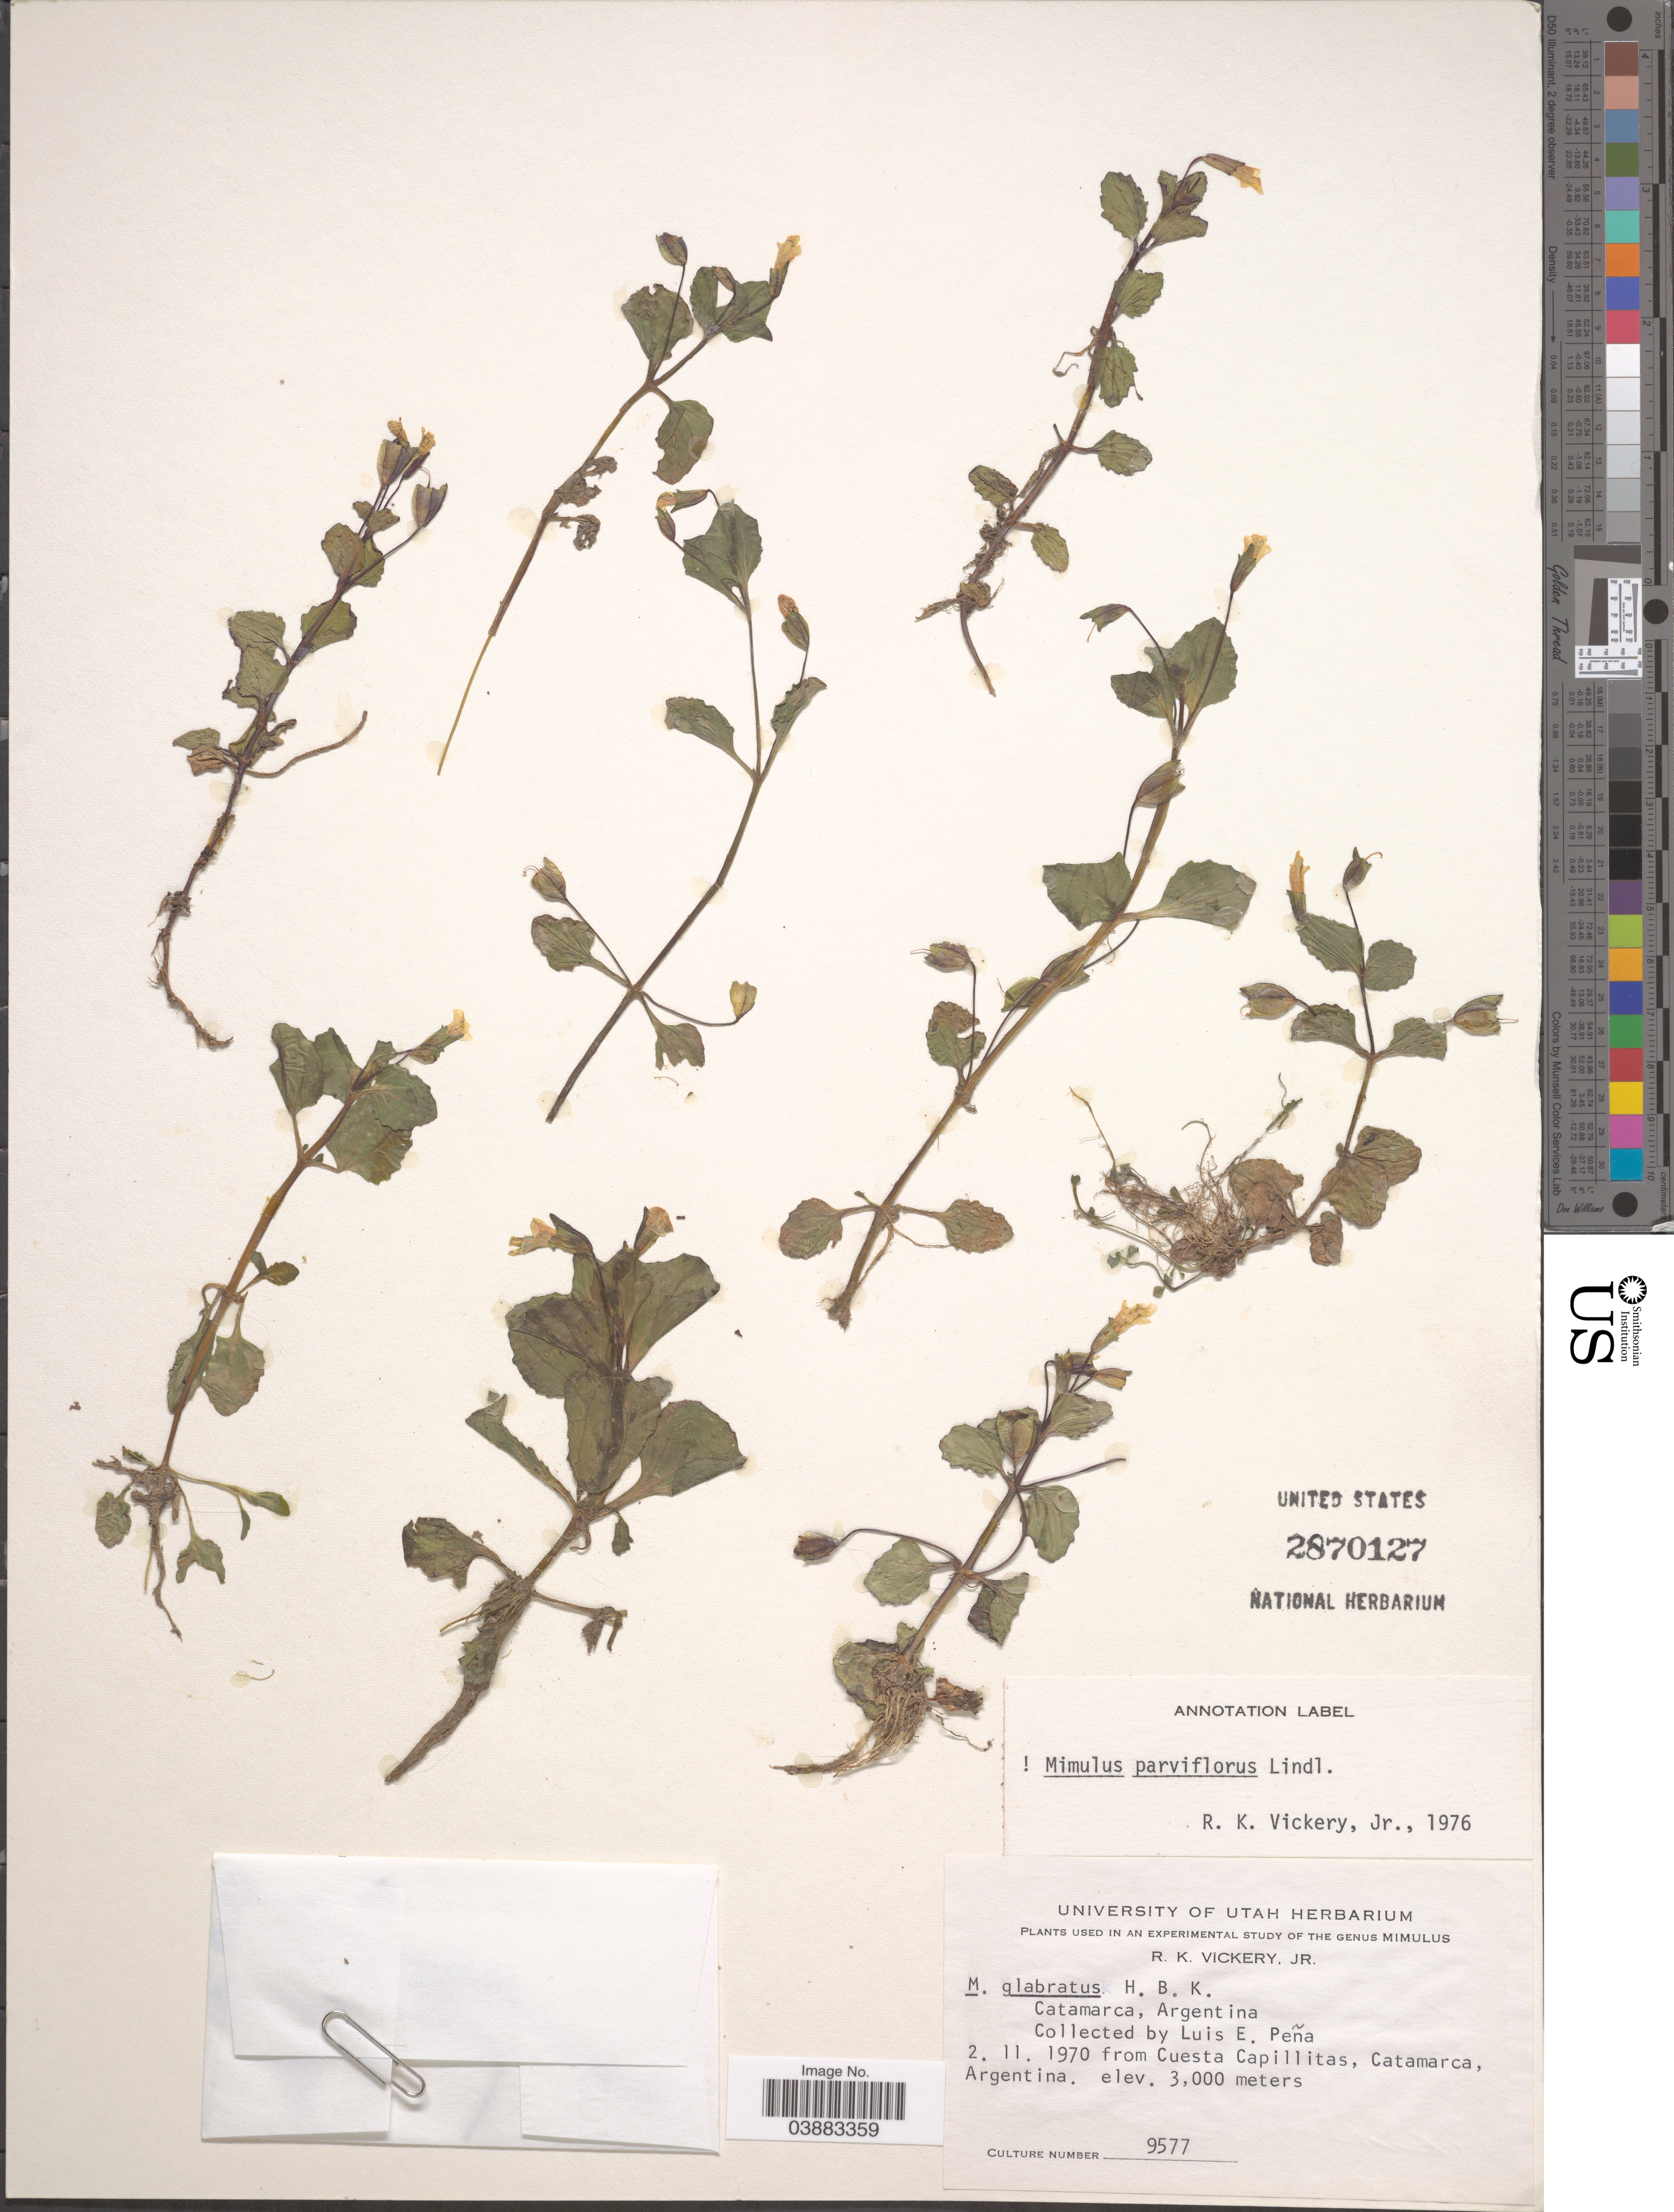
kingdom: Plantae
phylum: Tracheophyta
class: Magnoliopsida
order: Lamiales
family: Phrymaceae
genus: Mimulus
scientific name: Mimulus glabratus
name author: Kunth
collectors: L. Peña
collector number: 9577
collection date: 1970-11-02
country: Argentina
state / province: Catamarca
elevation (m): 3000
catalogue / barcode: US 2870127